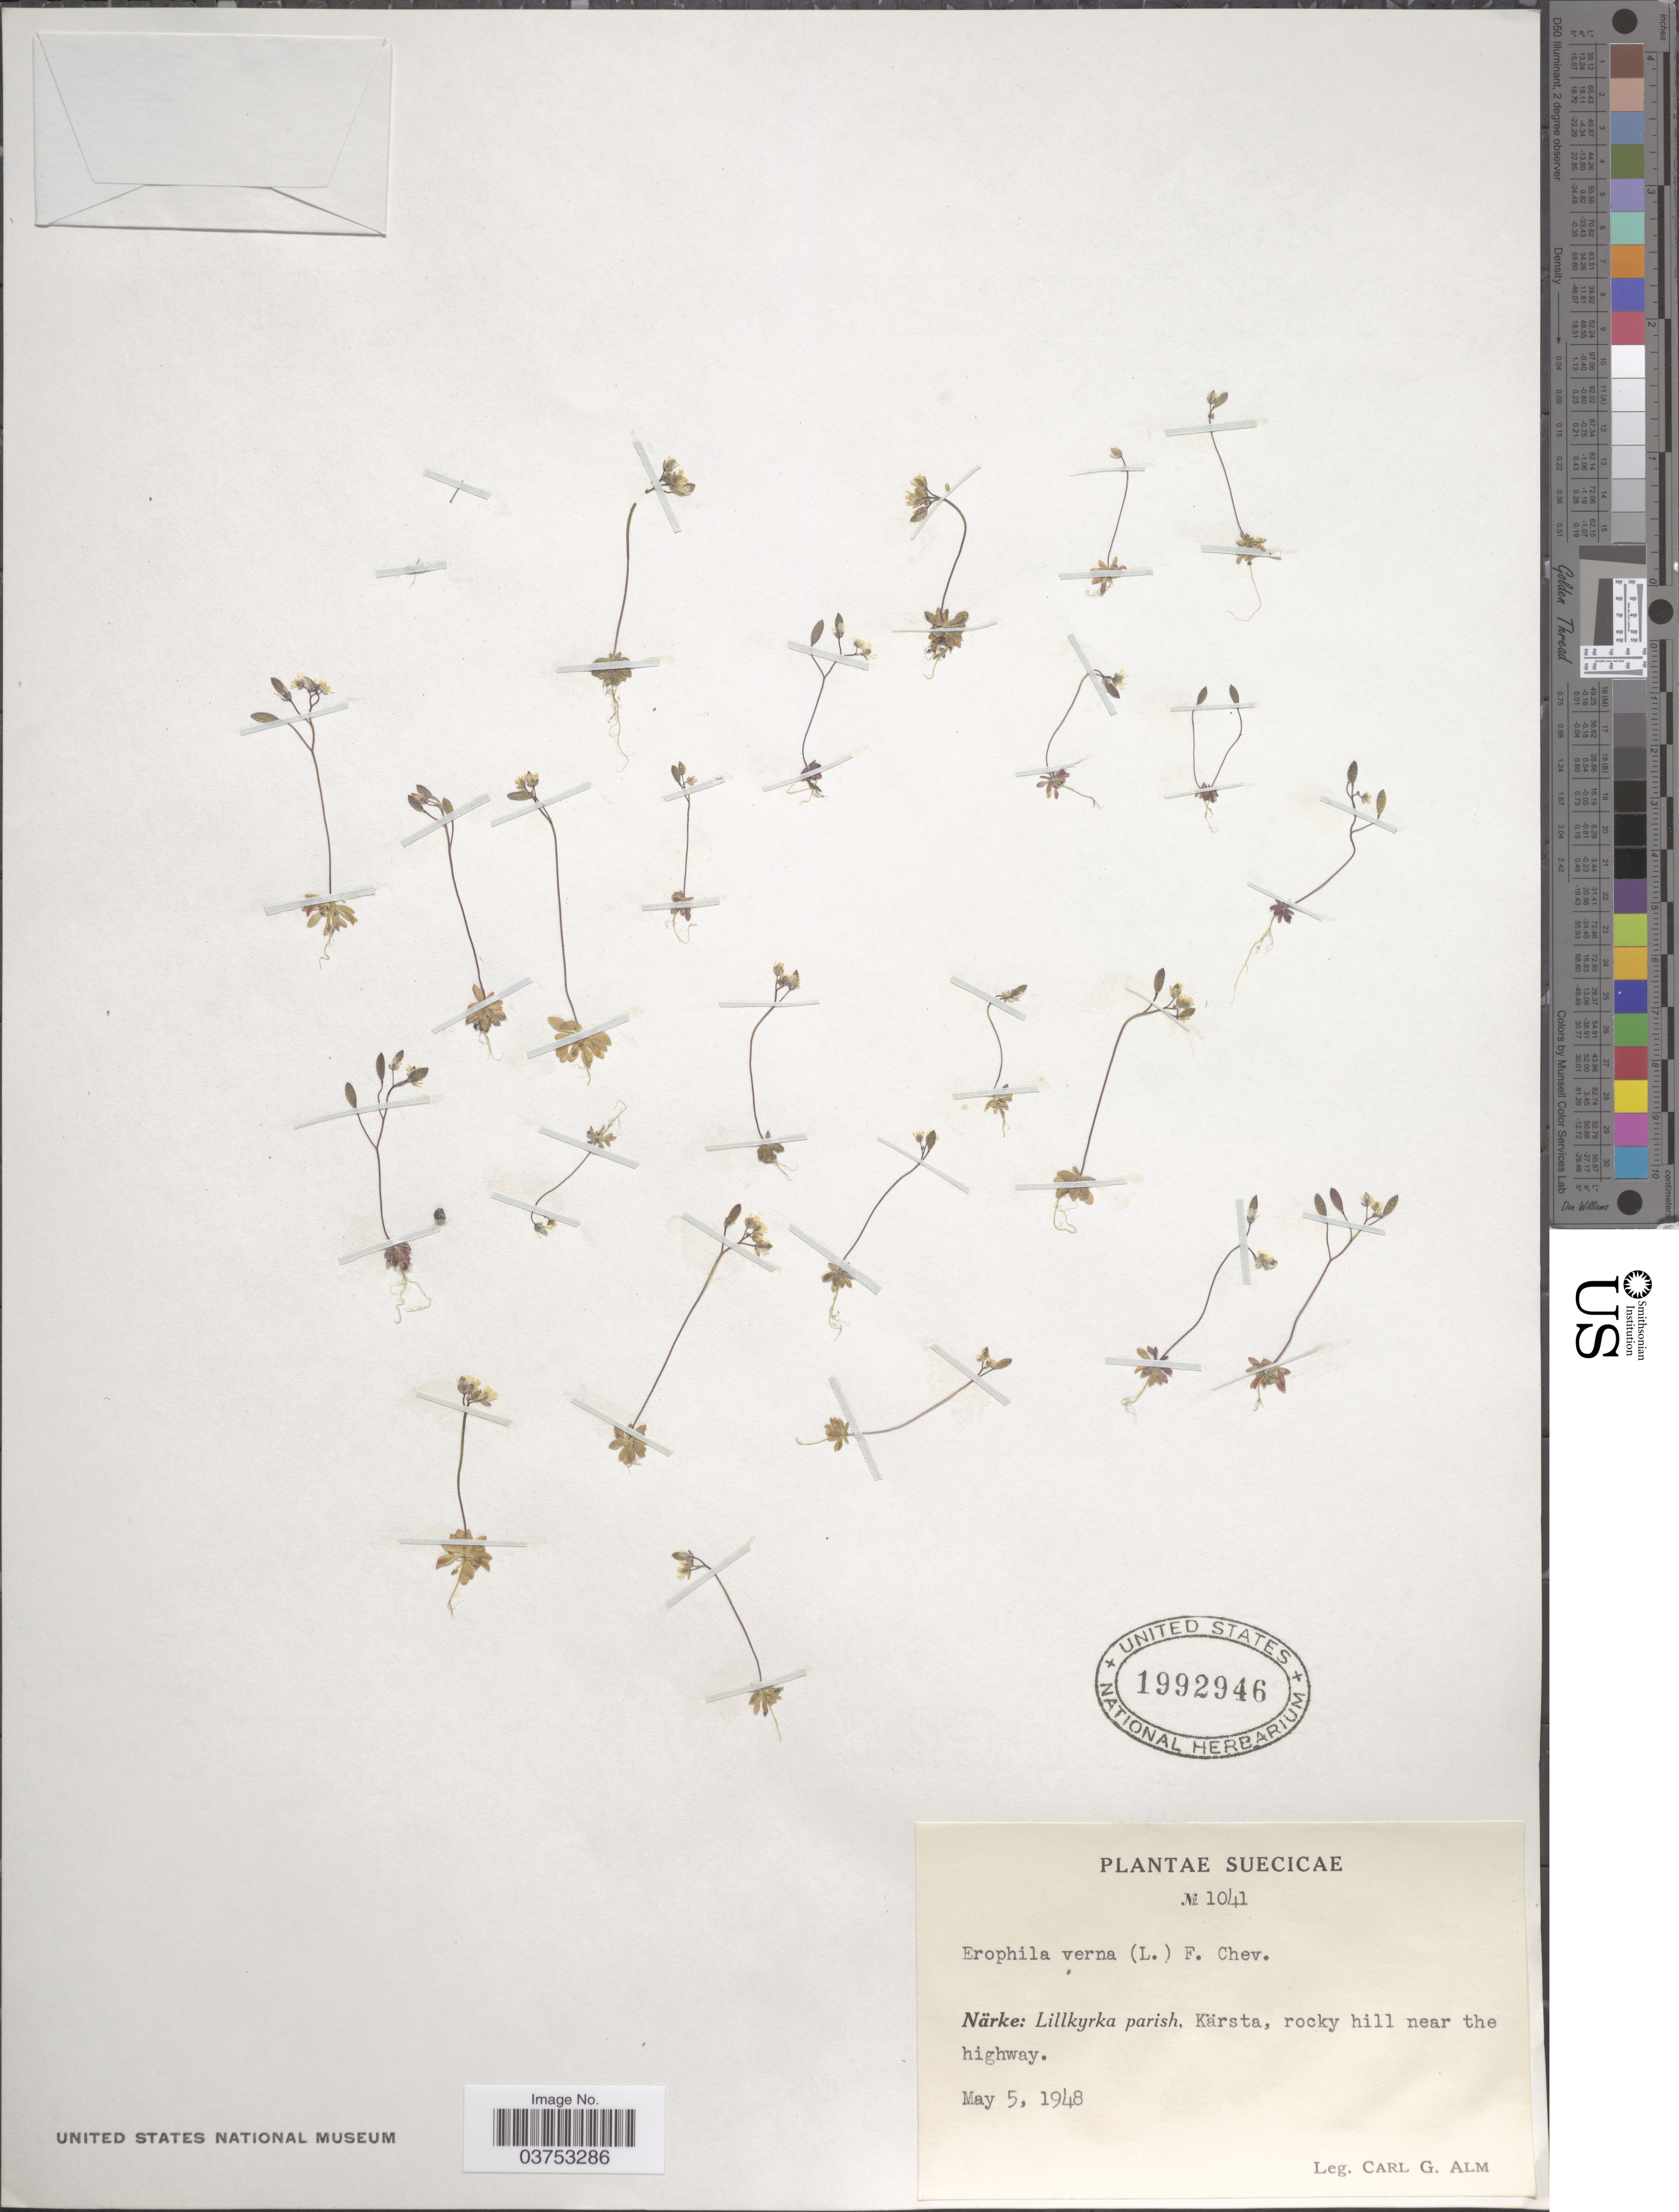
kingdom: Plantae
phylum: Tracheophyta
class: Magnoliopsida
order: Brassicales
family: Brassicaceae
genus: Draba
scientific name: Draba verna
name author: L.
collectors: C. G. Alm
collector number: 1041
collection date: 1948-05-05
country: Sweden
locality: Suecicae. Närke, Lillkyrka parish, Kärsta, rocky hill near the highway.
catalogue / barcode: US 1992946